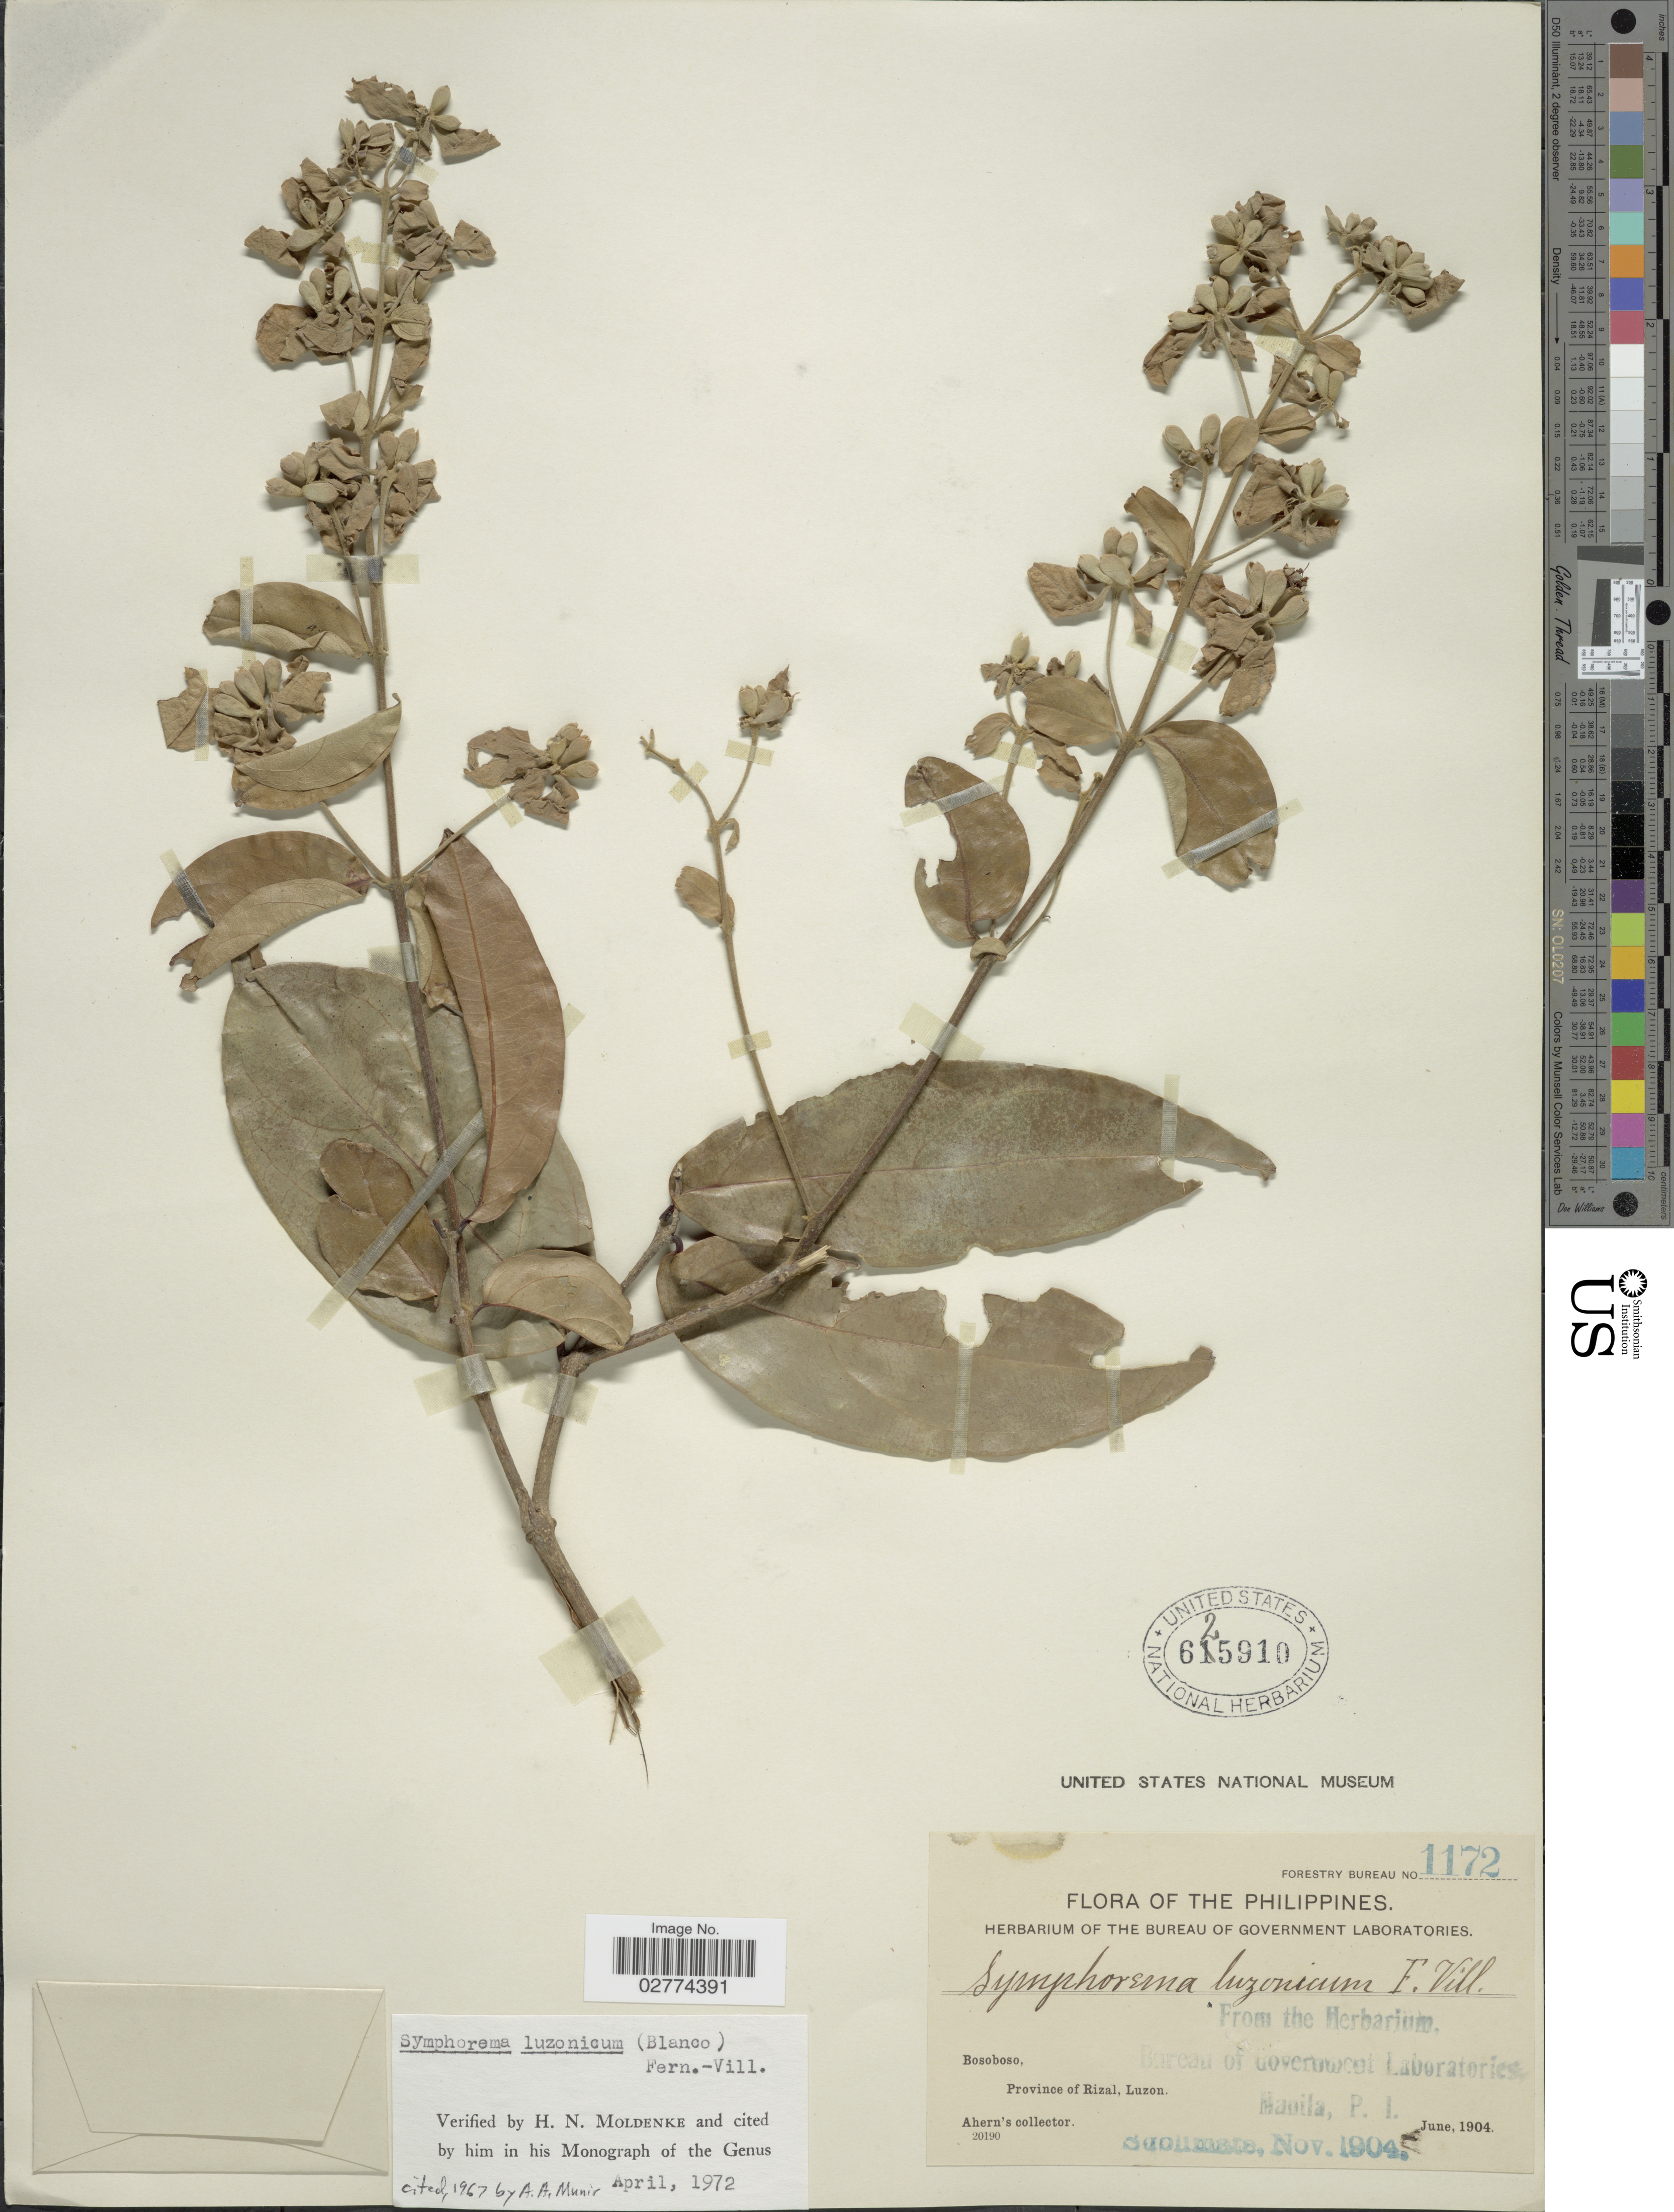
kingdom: Plantae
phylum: Tracheophyta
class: Magnoliopsida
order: Lamiales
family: Lamiaceae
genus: Symphorema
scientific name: Symphorema luzonicum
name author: (Blanco) Fern.-Vill.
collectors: Ahern's collector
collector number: Forestry Bureau1172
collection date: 1904-06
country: Philippines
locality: Bosoboso, Province of Rizal, Luzon.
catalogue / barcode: US 625910